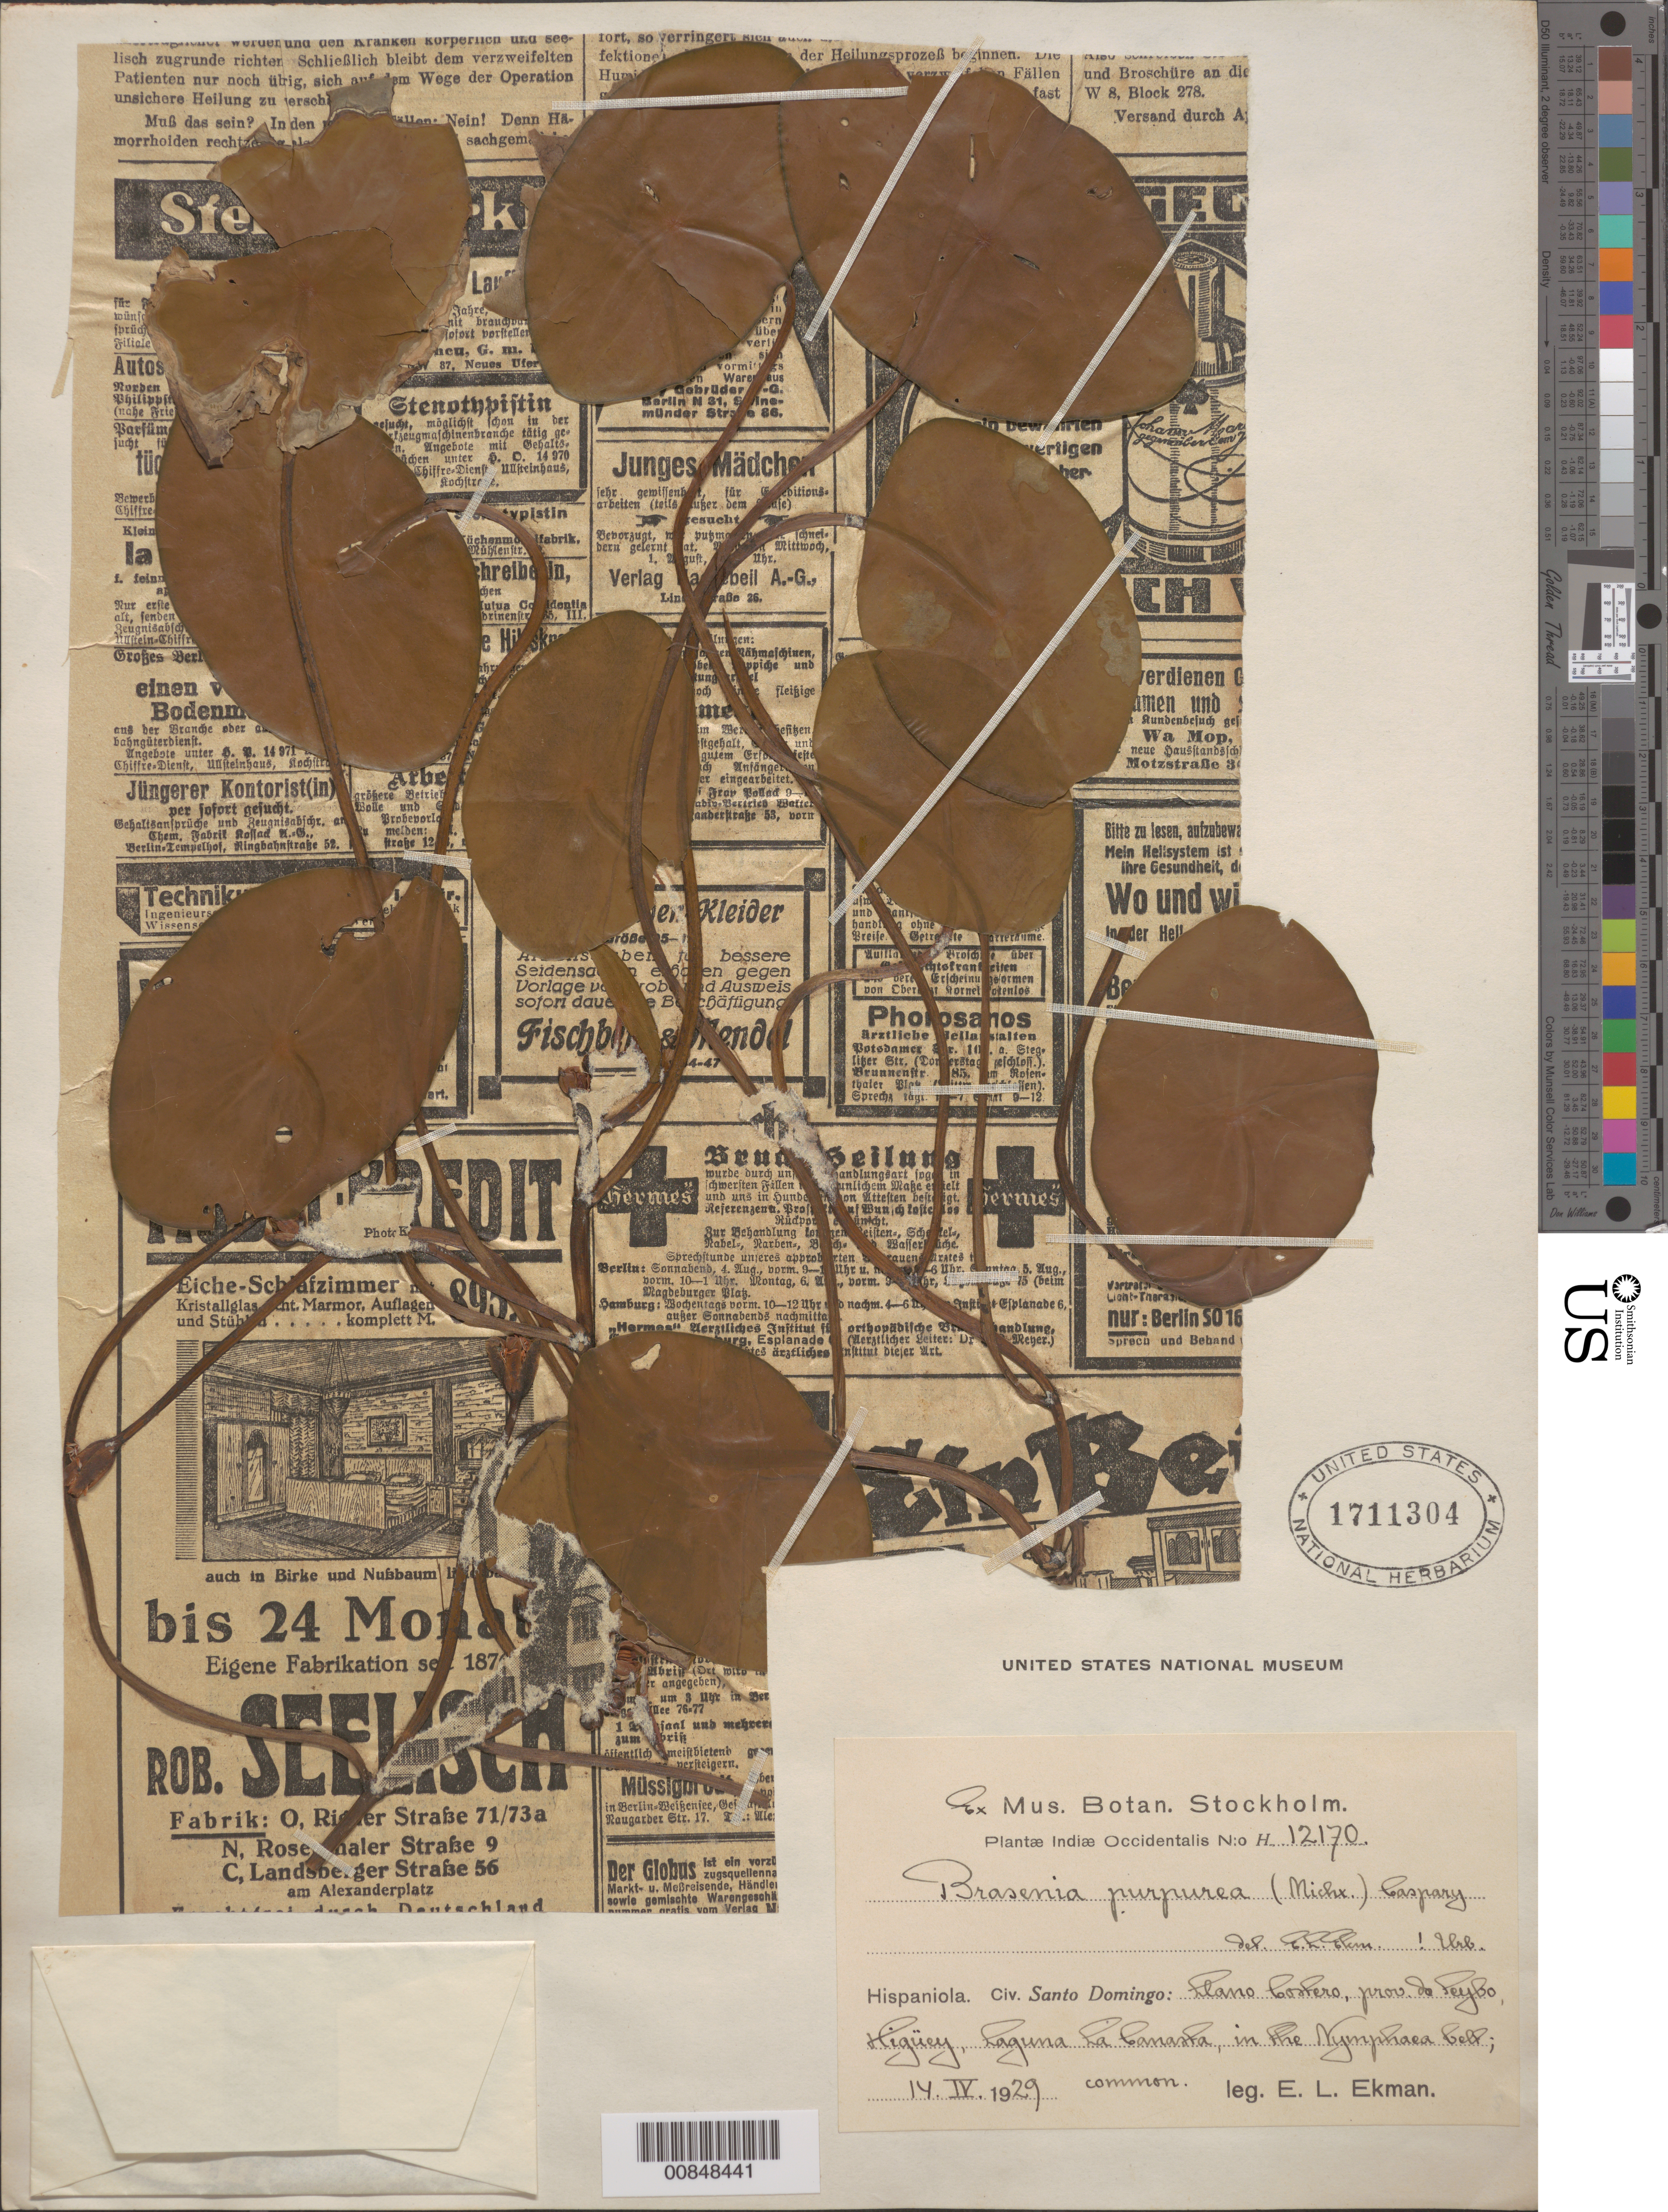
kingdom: Plantae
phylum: Tracheophyta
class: Magnoliopsida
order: Nymphaeales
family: Cabombaceae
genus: Brasenia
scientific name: Brasenia schreberi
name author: J.F. Gmel.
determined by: Ekman, E. L.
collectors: E. L. Ekman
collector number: H 12170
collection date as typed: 14 Apr 1929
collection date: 1929-04-14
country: Dominican Republic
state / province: El Seibo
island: Hispaniola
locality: Llano Costero, Higüey, Laguna La Canasta.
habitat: In the Nymphaea belt.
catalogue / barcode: US 1711304